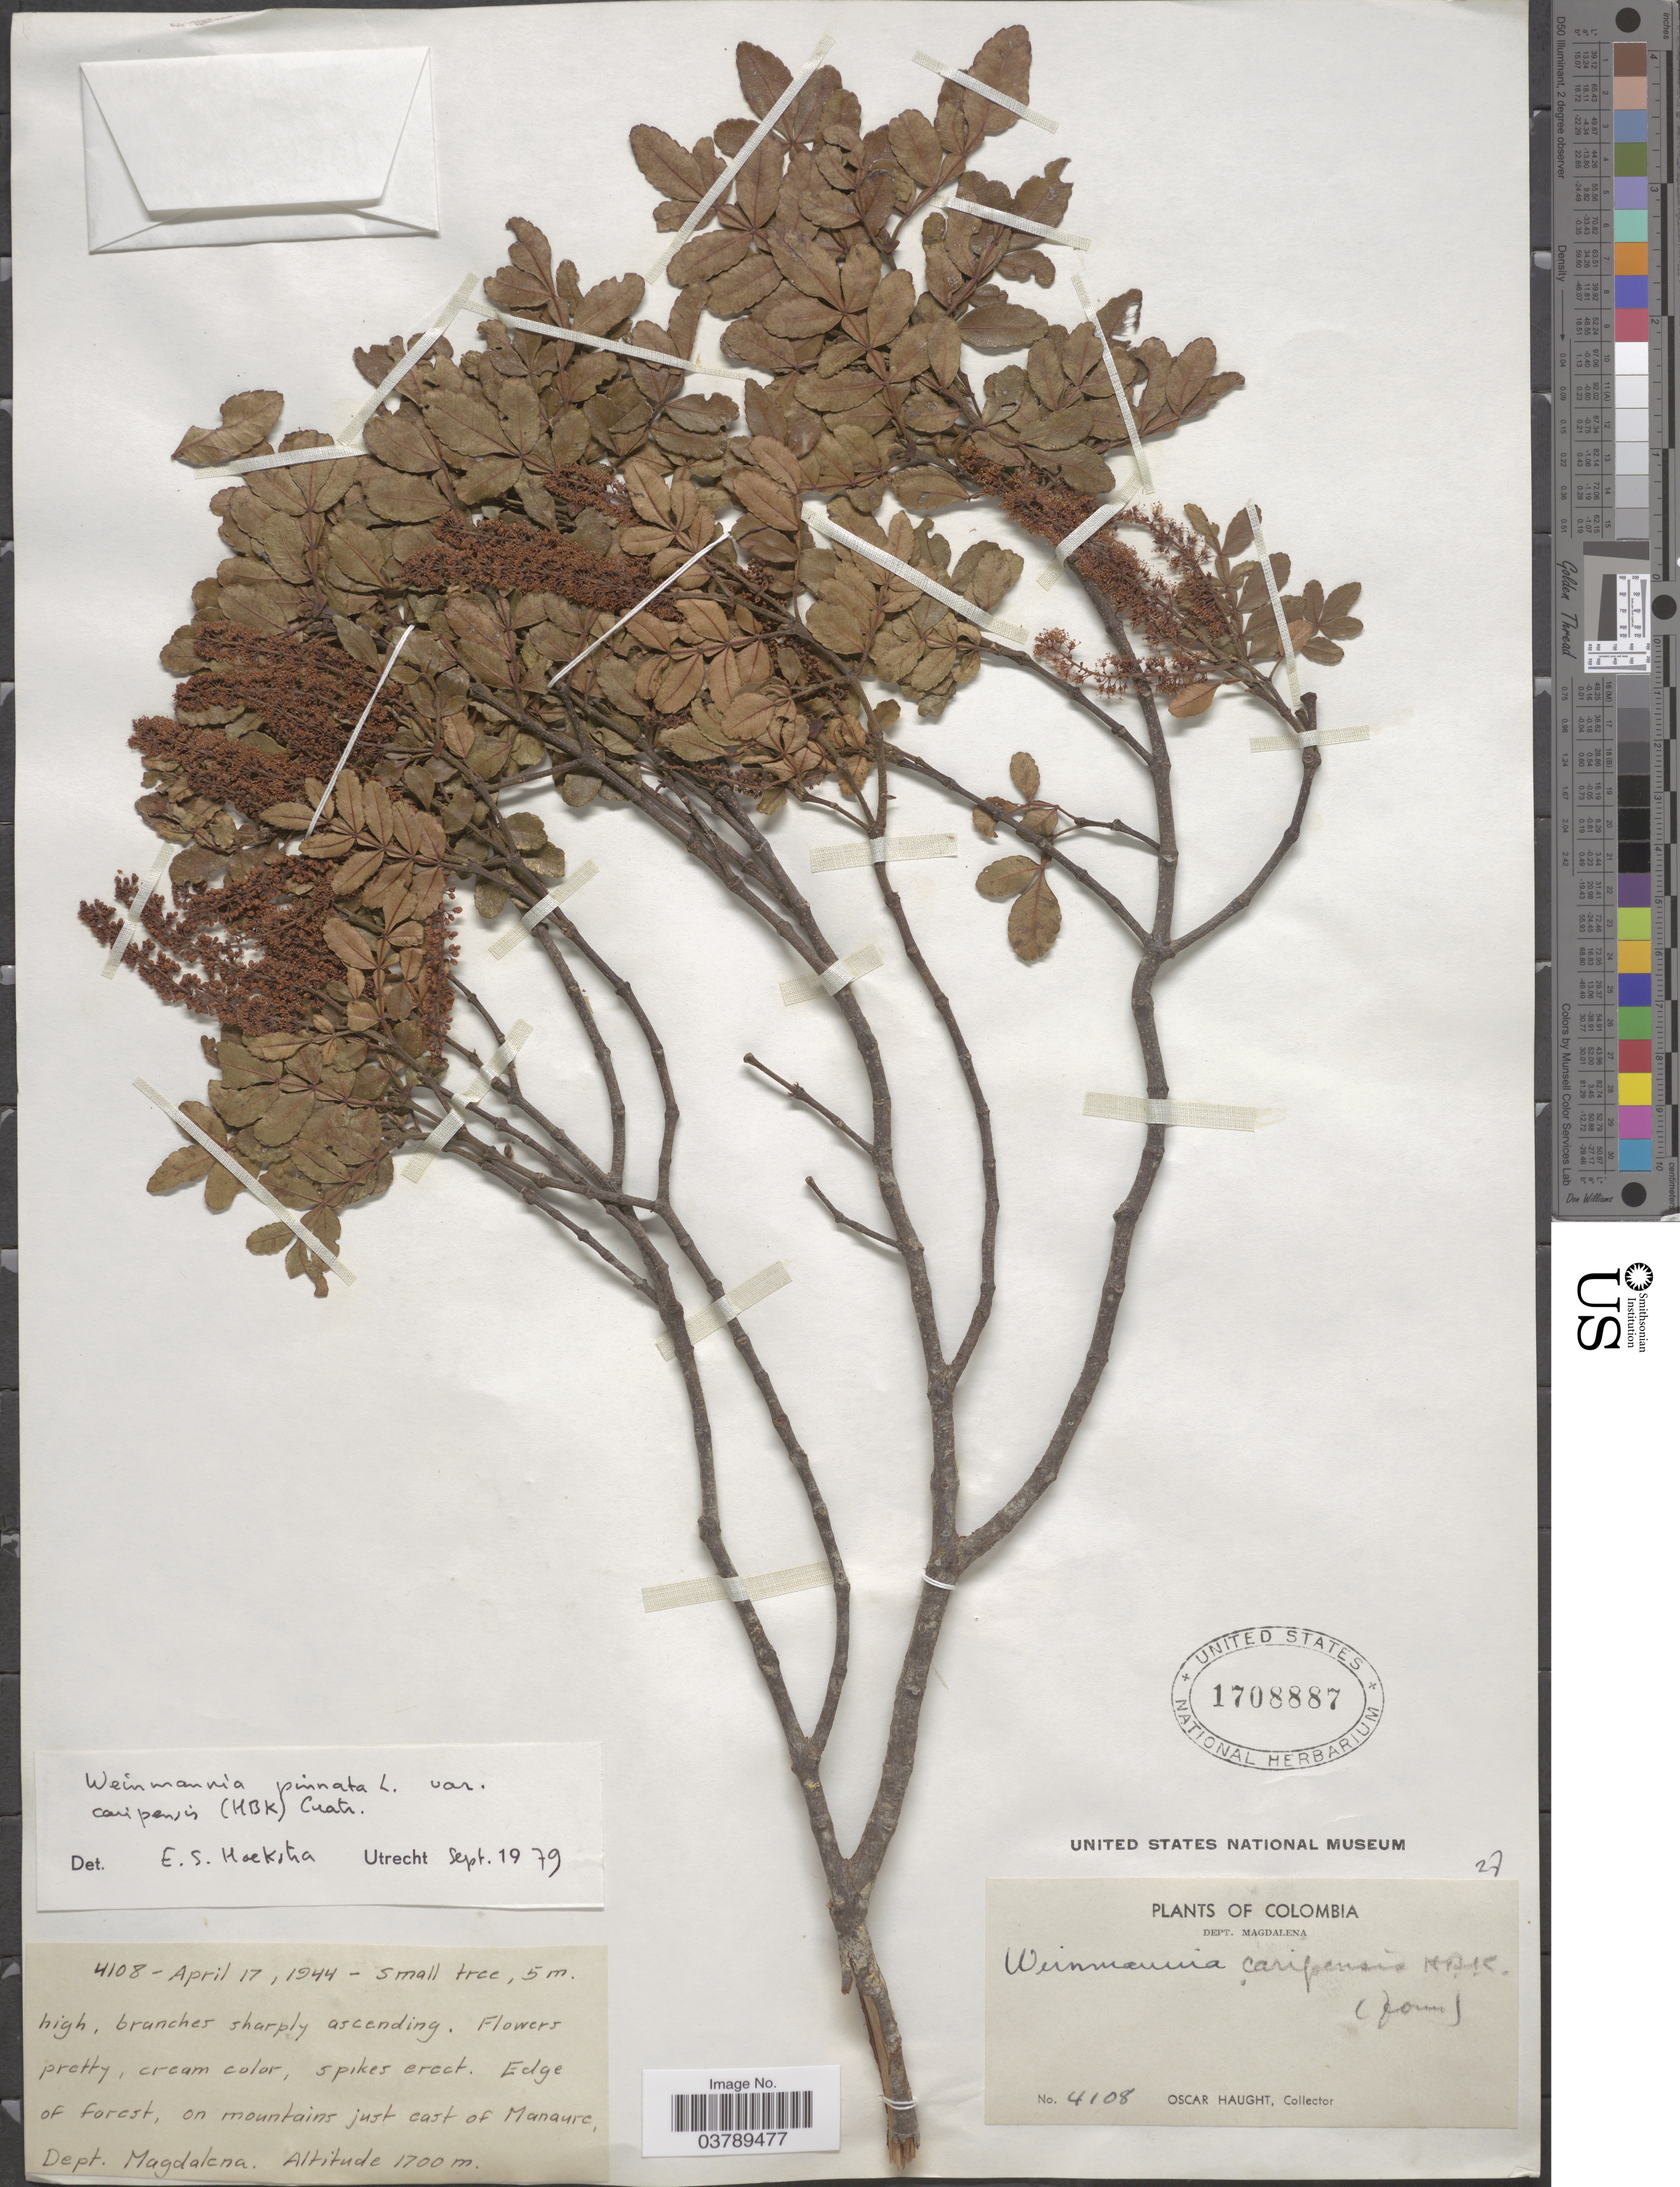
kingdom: Plantae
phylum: Tracheophyta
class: Magnoliopsida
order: Oxalidales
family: Cunoniaceae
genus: Weinmannia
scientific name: Weinmannia pinnata var. caripensis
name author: (Kunth) Cuatrec.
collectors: O. L. Haught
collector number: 4108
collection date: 1944-04-17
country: Colombia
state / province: Magdalena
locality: Edge of forest, on mountains just east of Manaure, Dept Magdalena.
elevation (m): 1700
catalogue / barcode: US 1708887